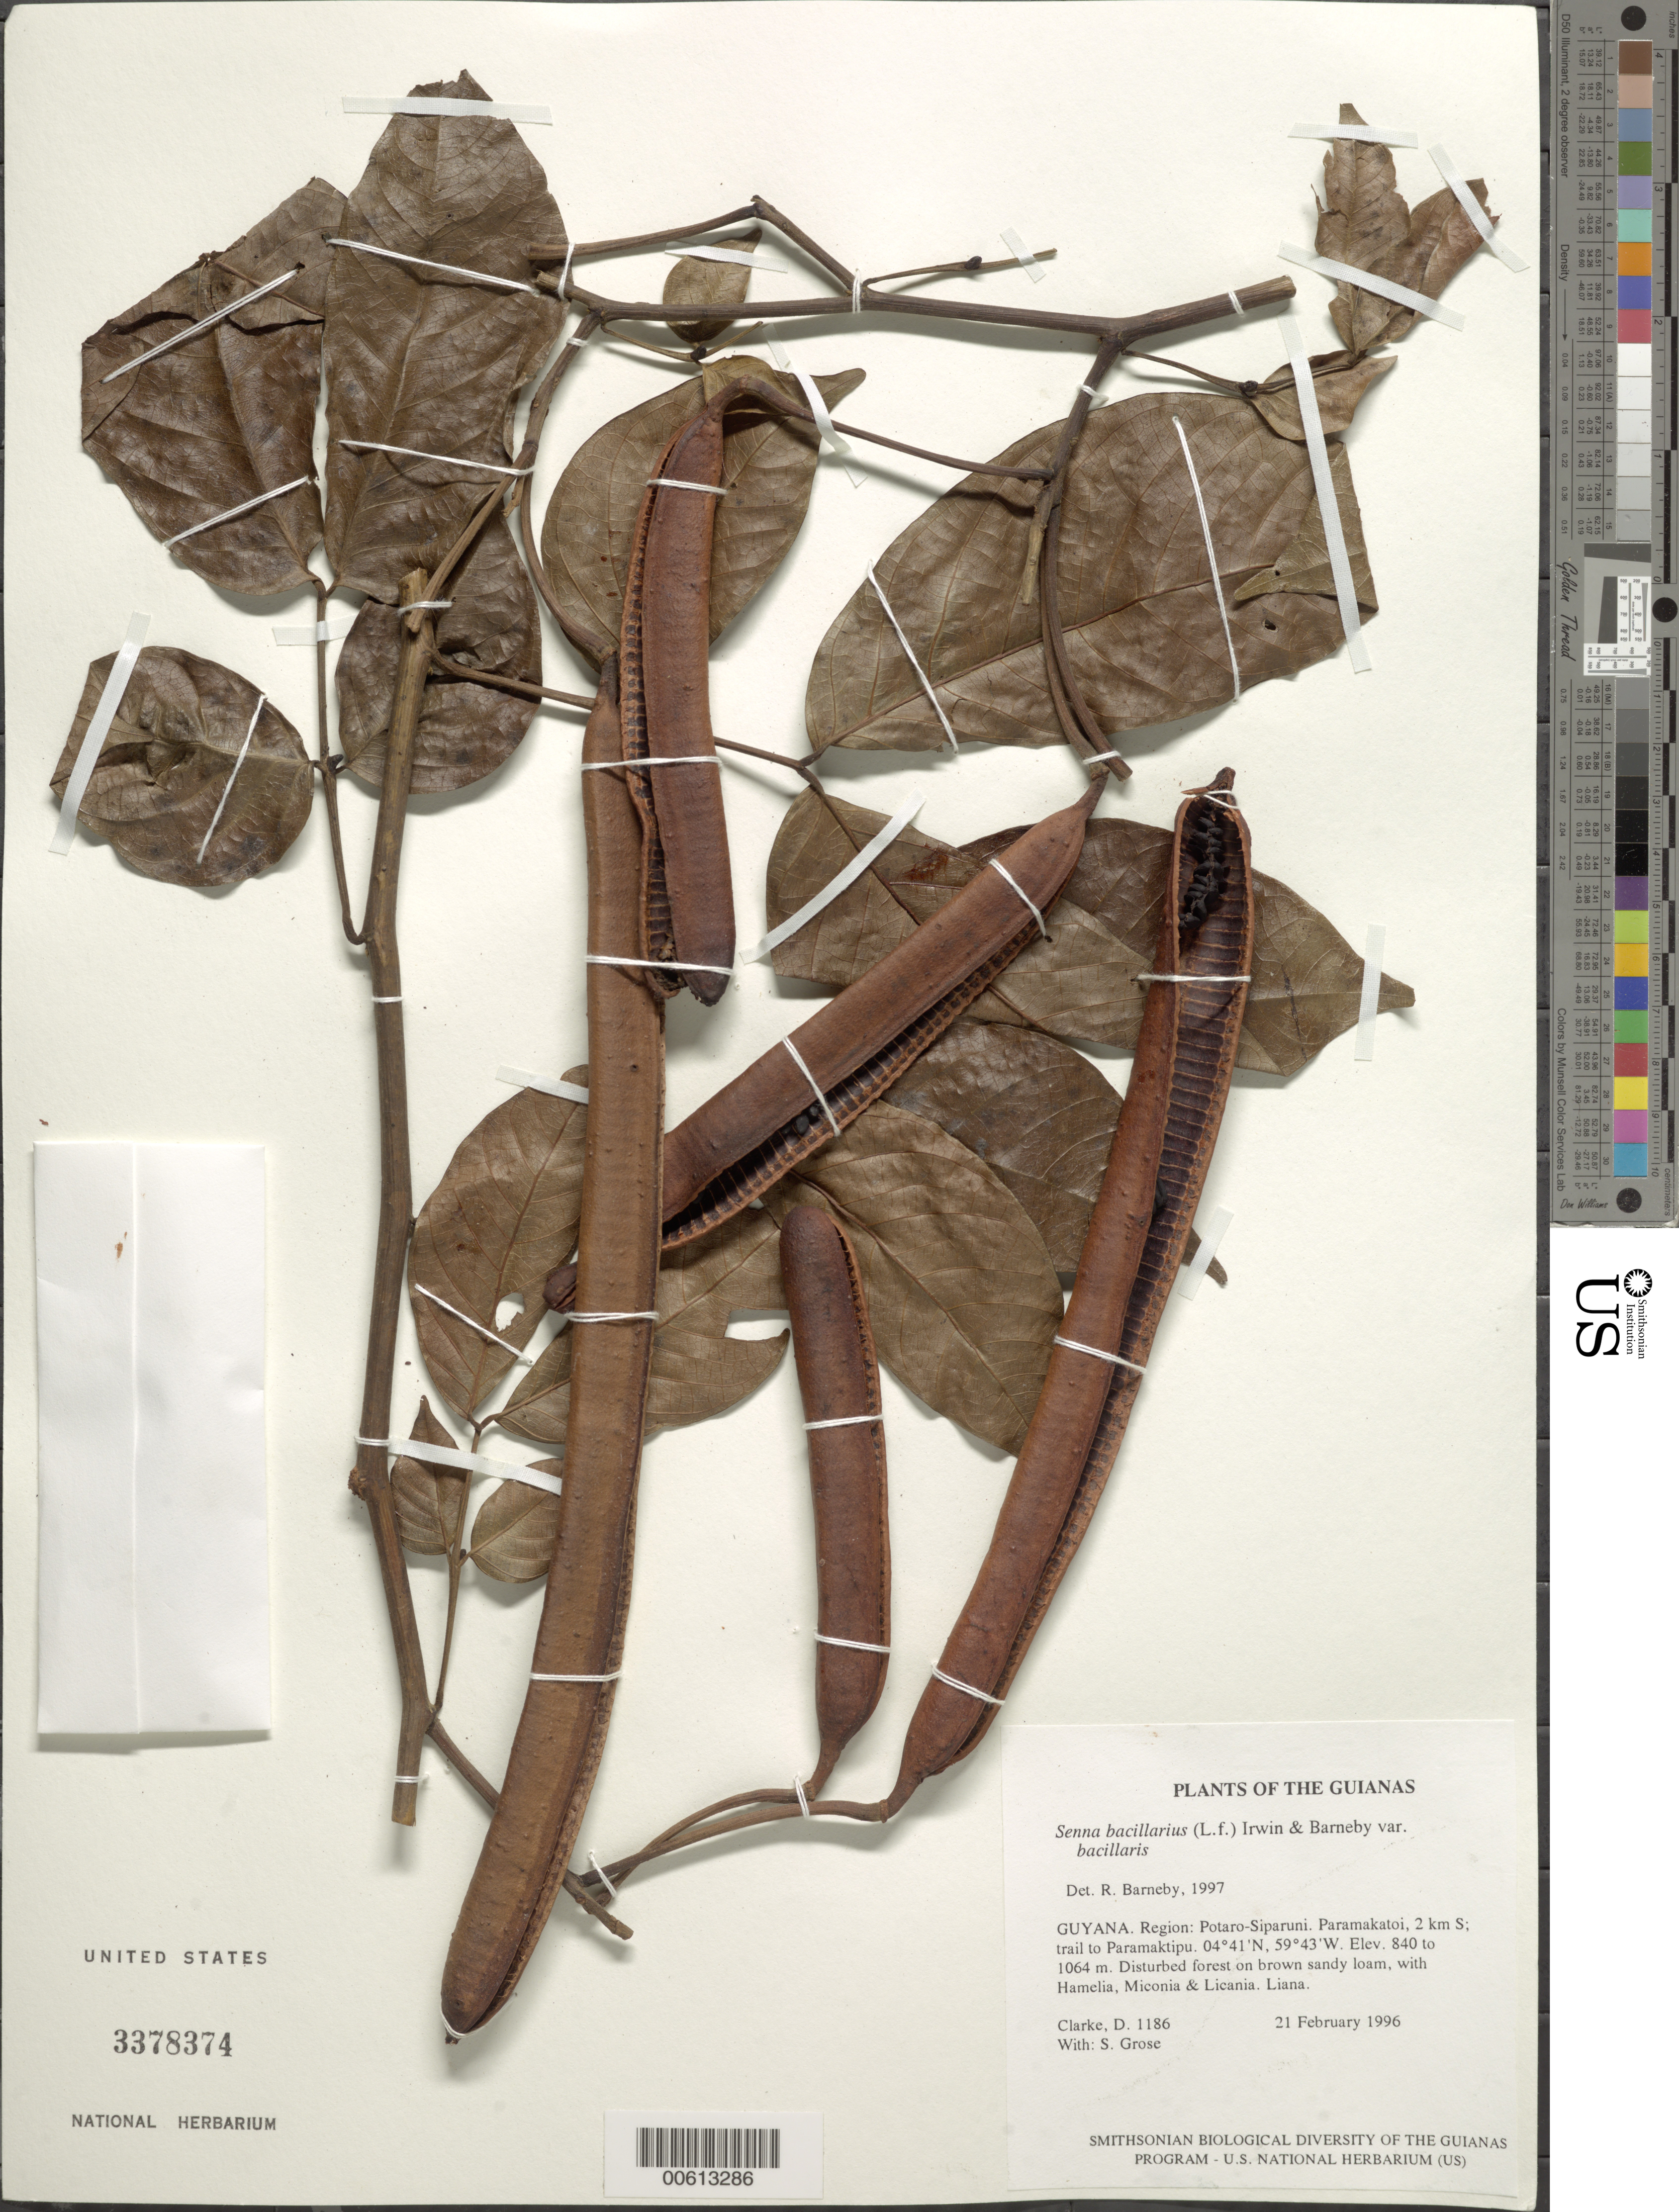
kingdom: Plantae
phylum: Tracheophyta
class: Magnoliopsida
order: Fabales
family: Fabaceae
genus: Senna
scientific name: Senna bacillaris var. bacillaris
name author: (L. f.) H.S. Irwin & Barneby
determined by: Barneby, Rupert C., (NY)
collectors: H. D. Clarke & S. Grose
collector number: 1186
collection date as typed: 21 February 1996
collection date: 1996-02-21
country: Guyana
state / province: Potaro-Siparuni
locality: Paramakatoi, 2 km S; trail to Paramaktipu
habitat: Disturbed forest on brown sandy loam, with Hamelia, Miconia & Licania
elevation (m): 840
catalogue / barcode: US 3378374